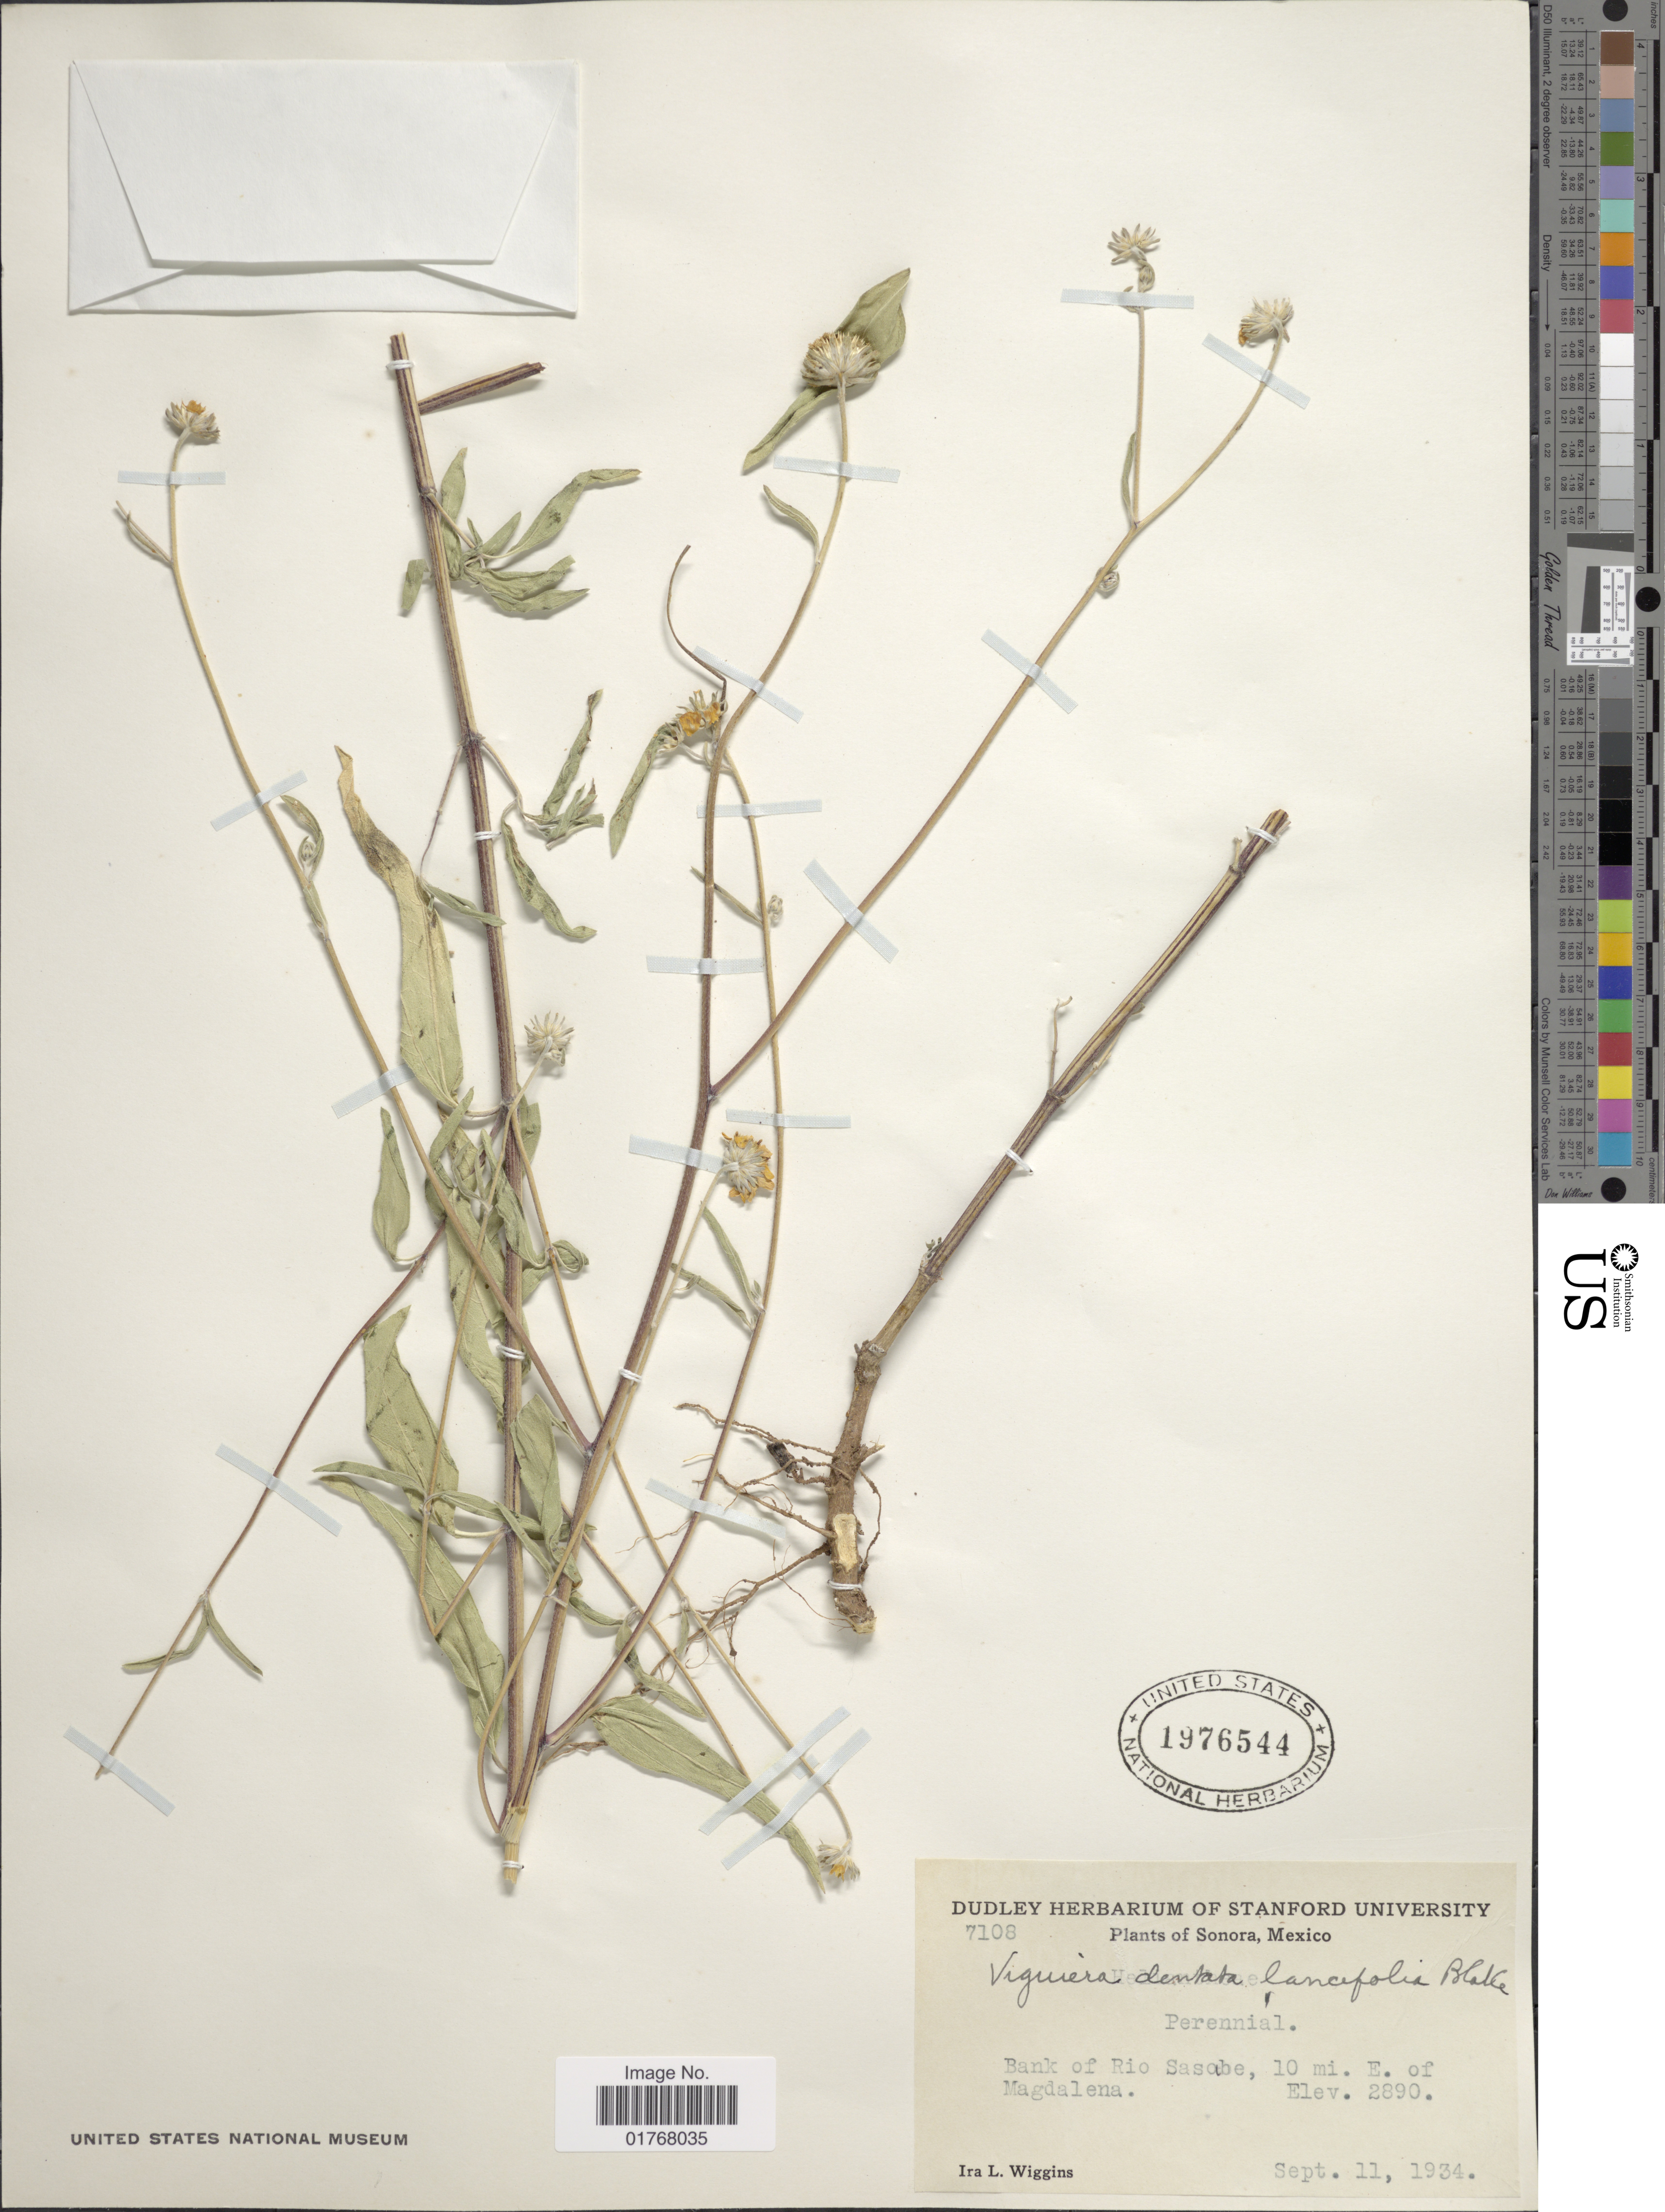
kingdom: Plantae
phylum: Tracheophyta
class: Magnoliopsida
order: Asterales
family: Asteraceae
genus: Viguiera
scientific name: Viguiera dentata var. lancifolia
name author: S.F. Blake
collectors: I. L. Wiggins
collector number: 7108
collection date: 1934-09-11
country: Mexico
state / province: Sonora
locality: Bank of rio Sasabe, 10 mi E of Magdalena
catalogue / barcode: US 1976544